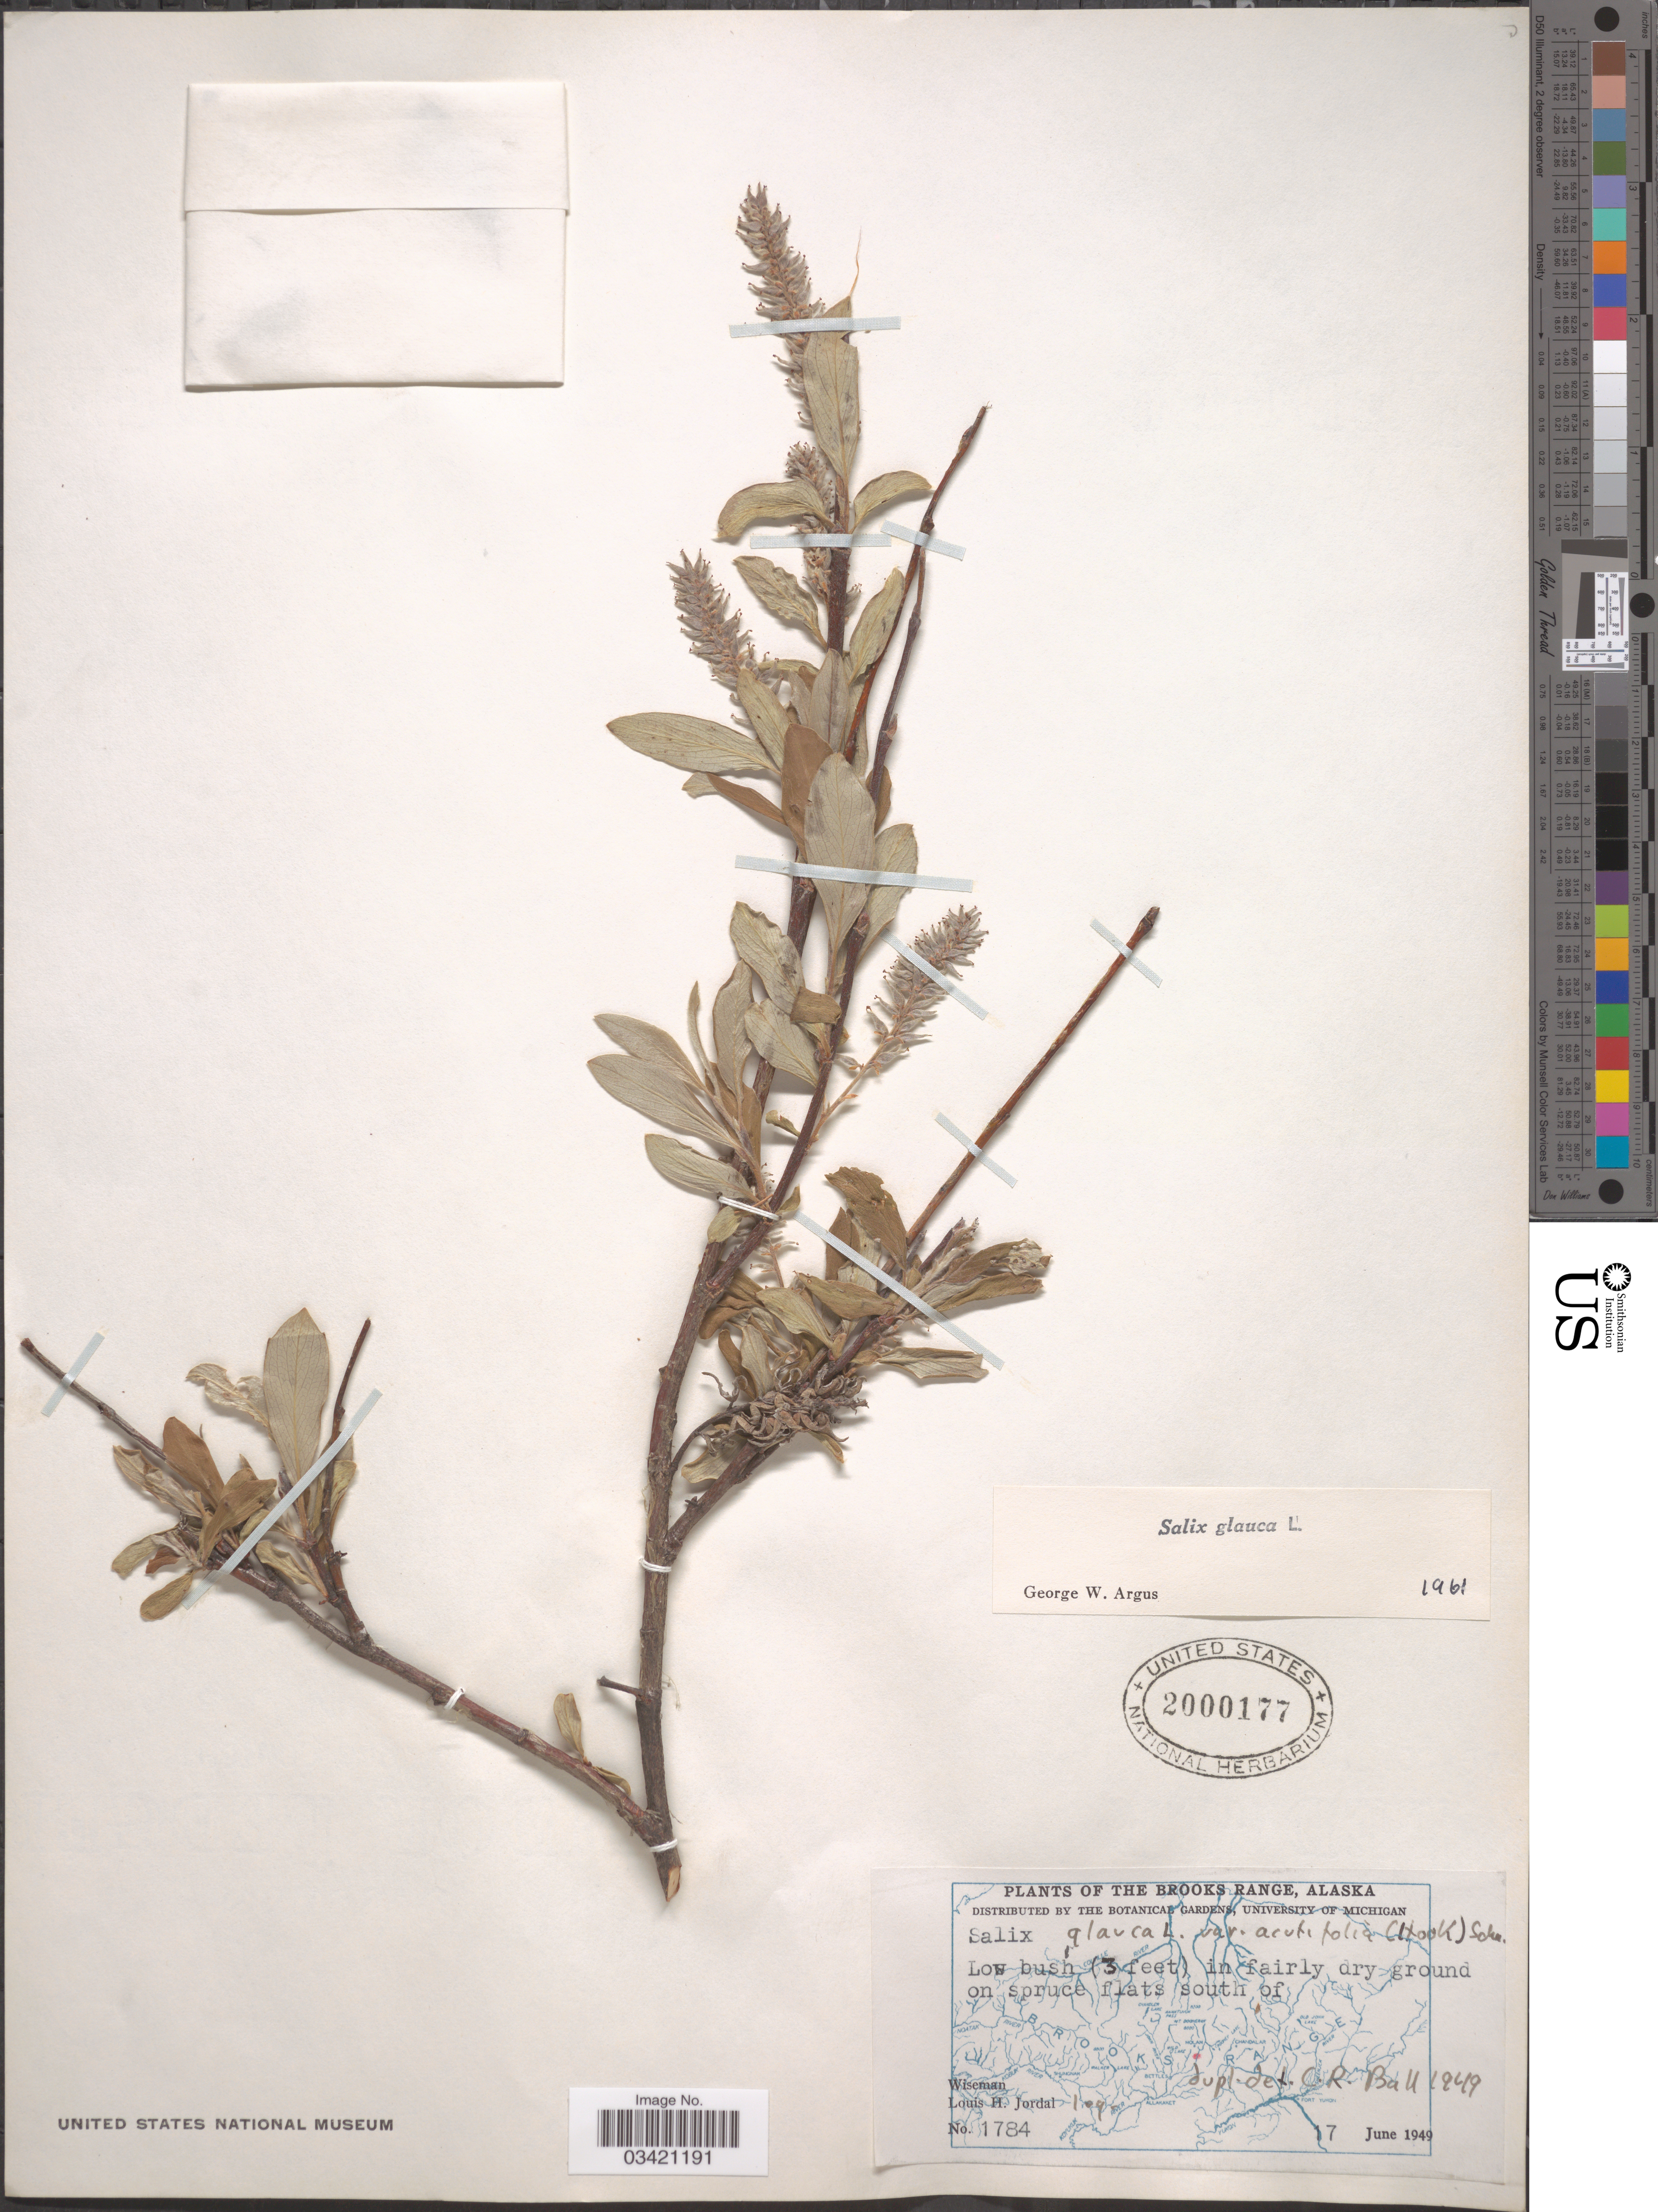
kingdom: Plantae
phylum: Tracheophyta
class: Magnoliopsida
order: Malpighiales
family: Salicaceae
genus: Salix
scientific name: Salix glauca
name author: L.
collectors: L. Jordal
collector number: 1784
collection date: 1949-06-17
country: United States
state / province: Alaska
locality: Brooks Range. South of Wiseman.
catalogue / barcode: US 2000177